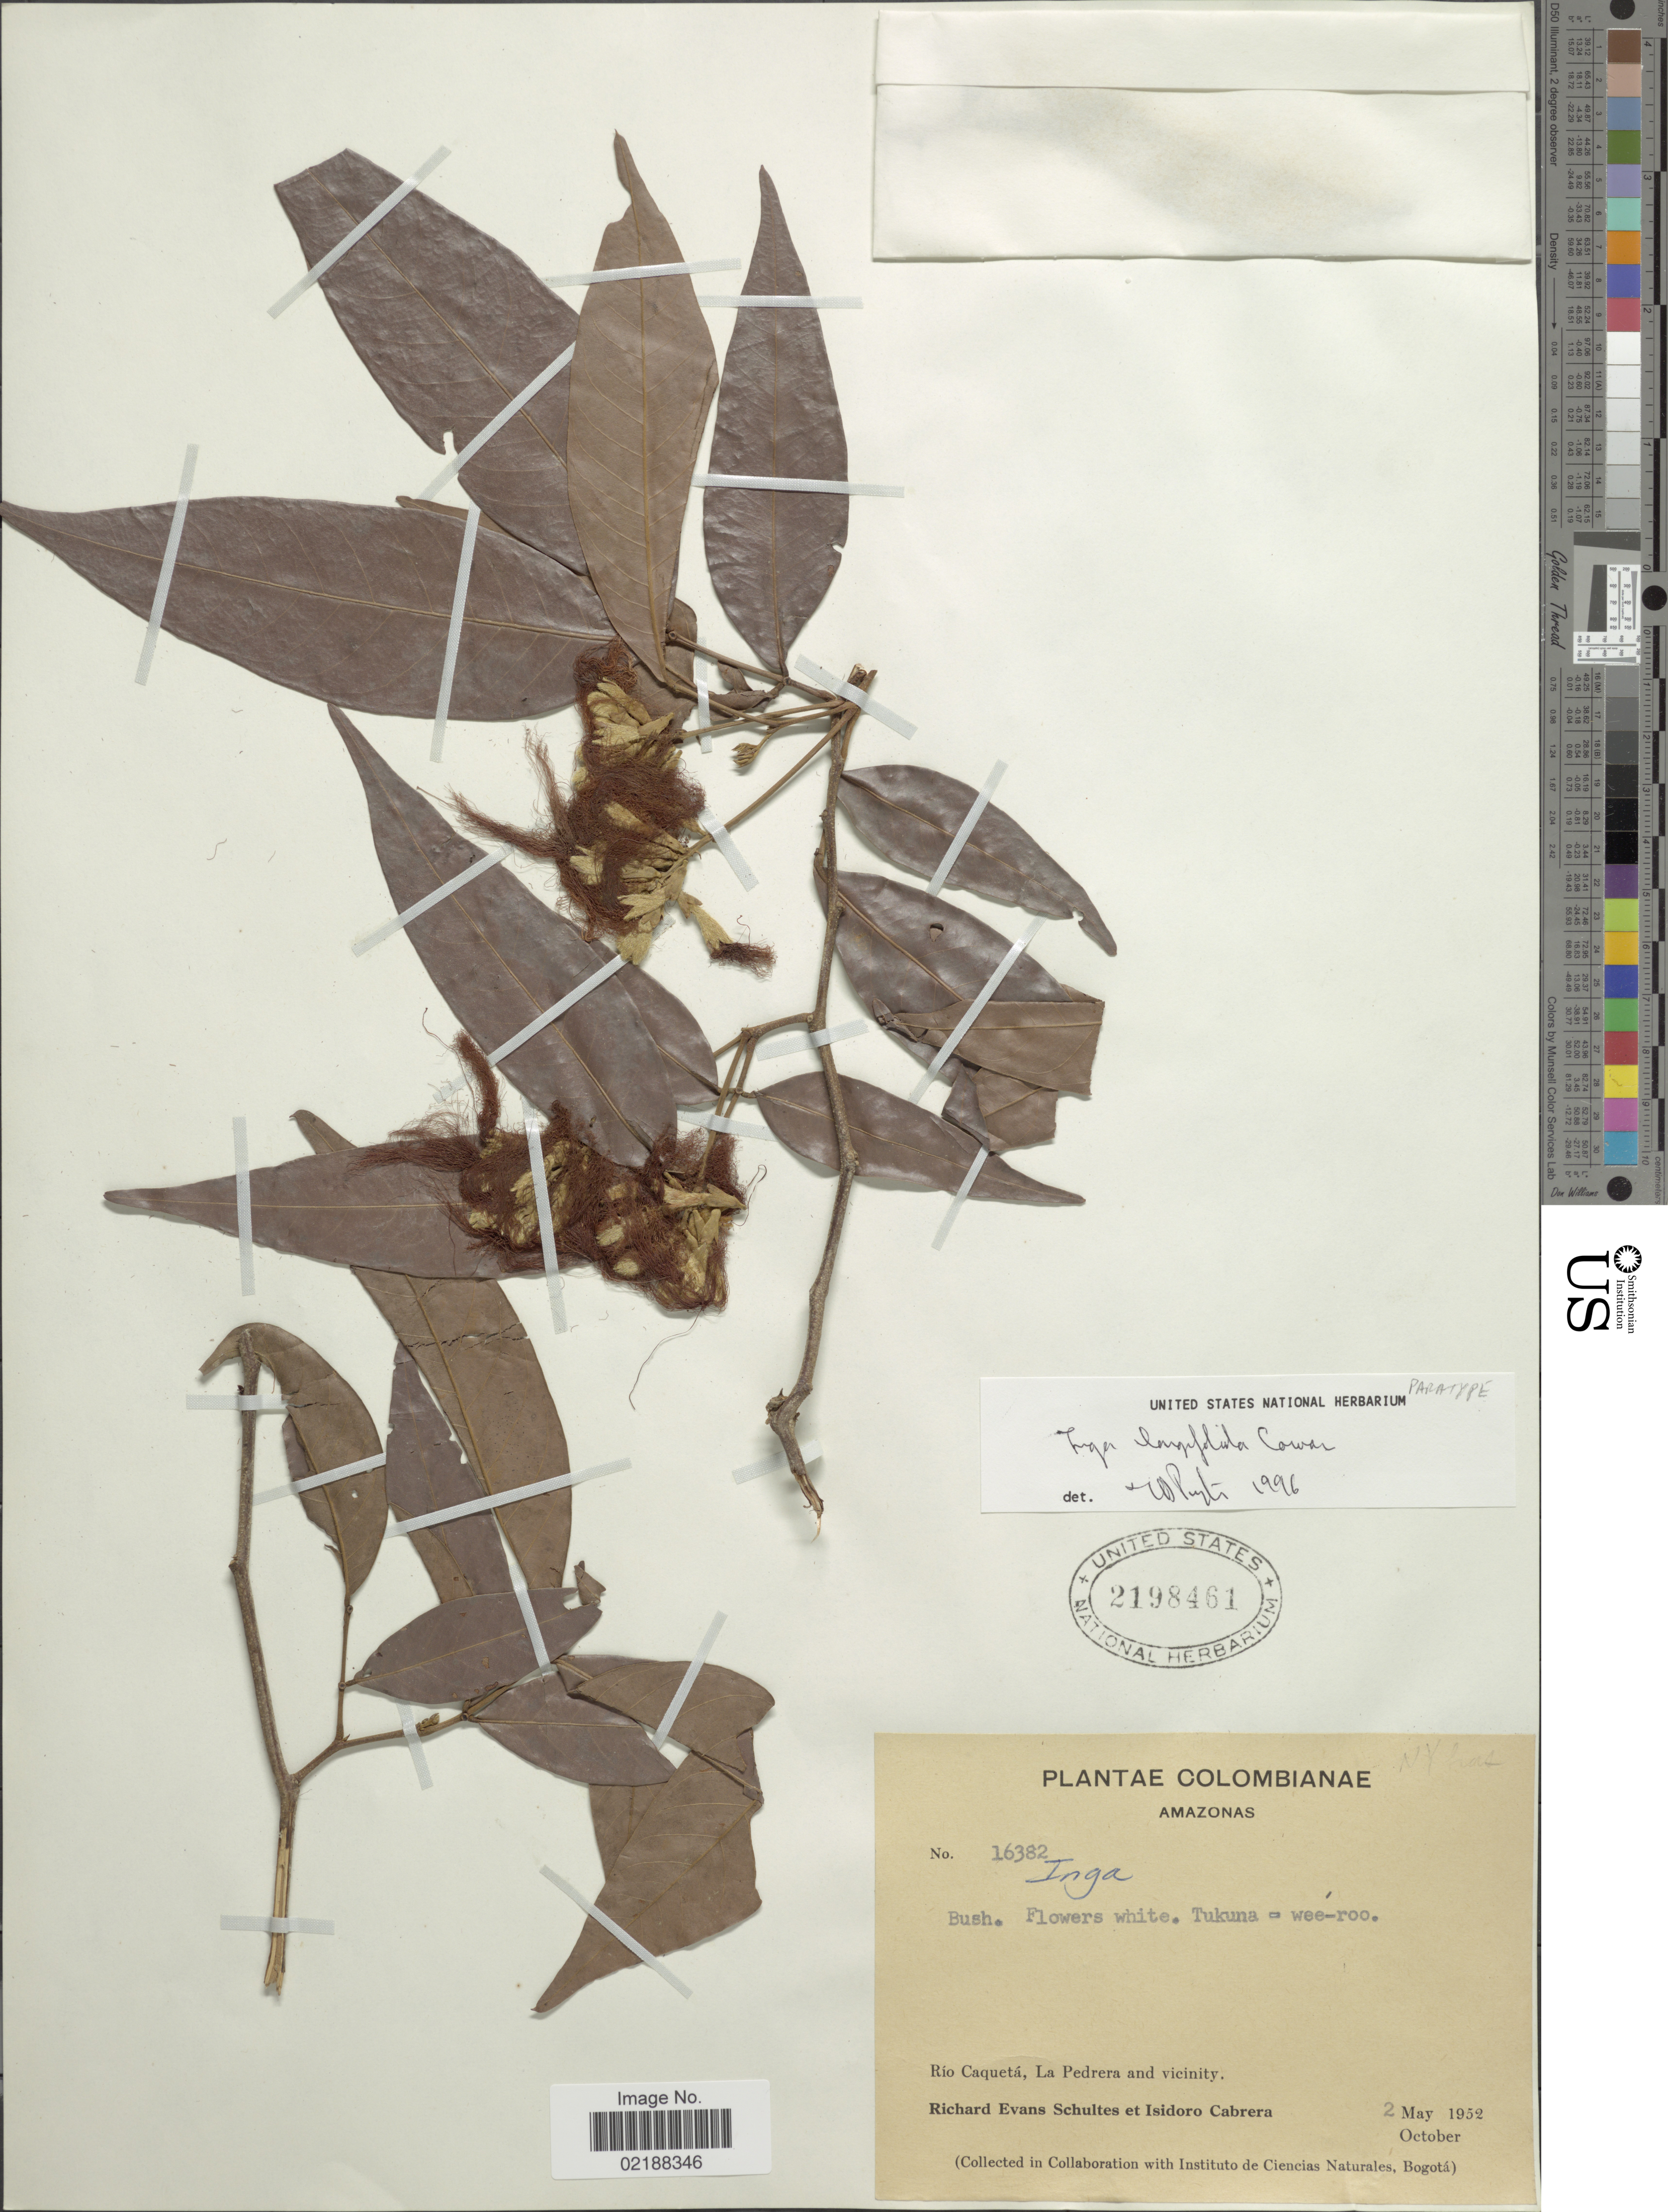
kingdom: Plantae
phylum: Tracheophyta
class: Magnoliopsida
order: Fabales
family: Fabaceae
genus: Inga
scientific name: Inga longifoliola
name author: R.S. Cowan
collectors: R. E. Schultes & I. Cabrera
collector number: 16382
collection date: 1952-05-02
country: Colombia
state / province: Amazônas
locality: Rio Caqueta, La Pedrera and vicinity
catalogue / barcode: US 2198461